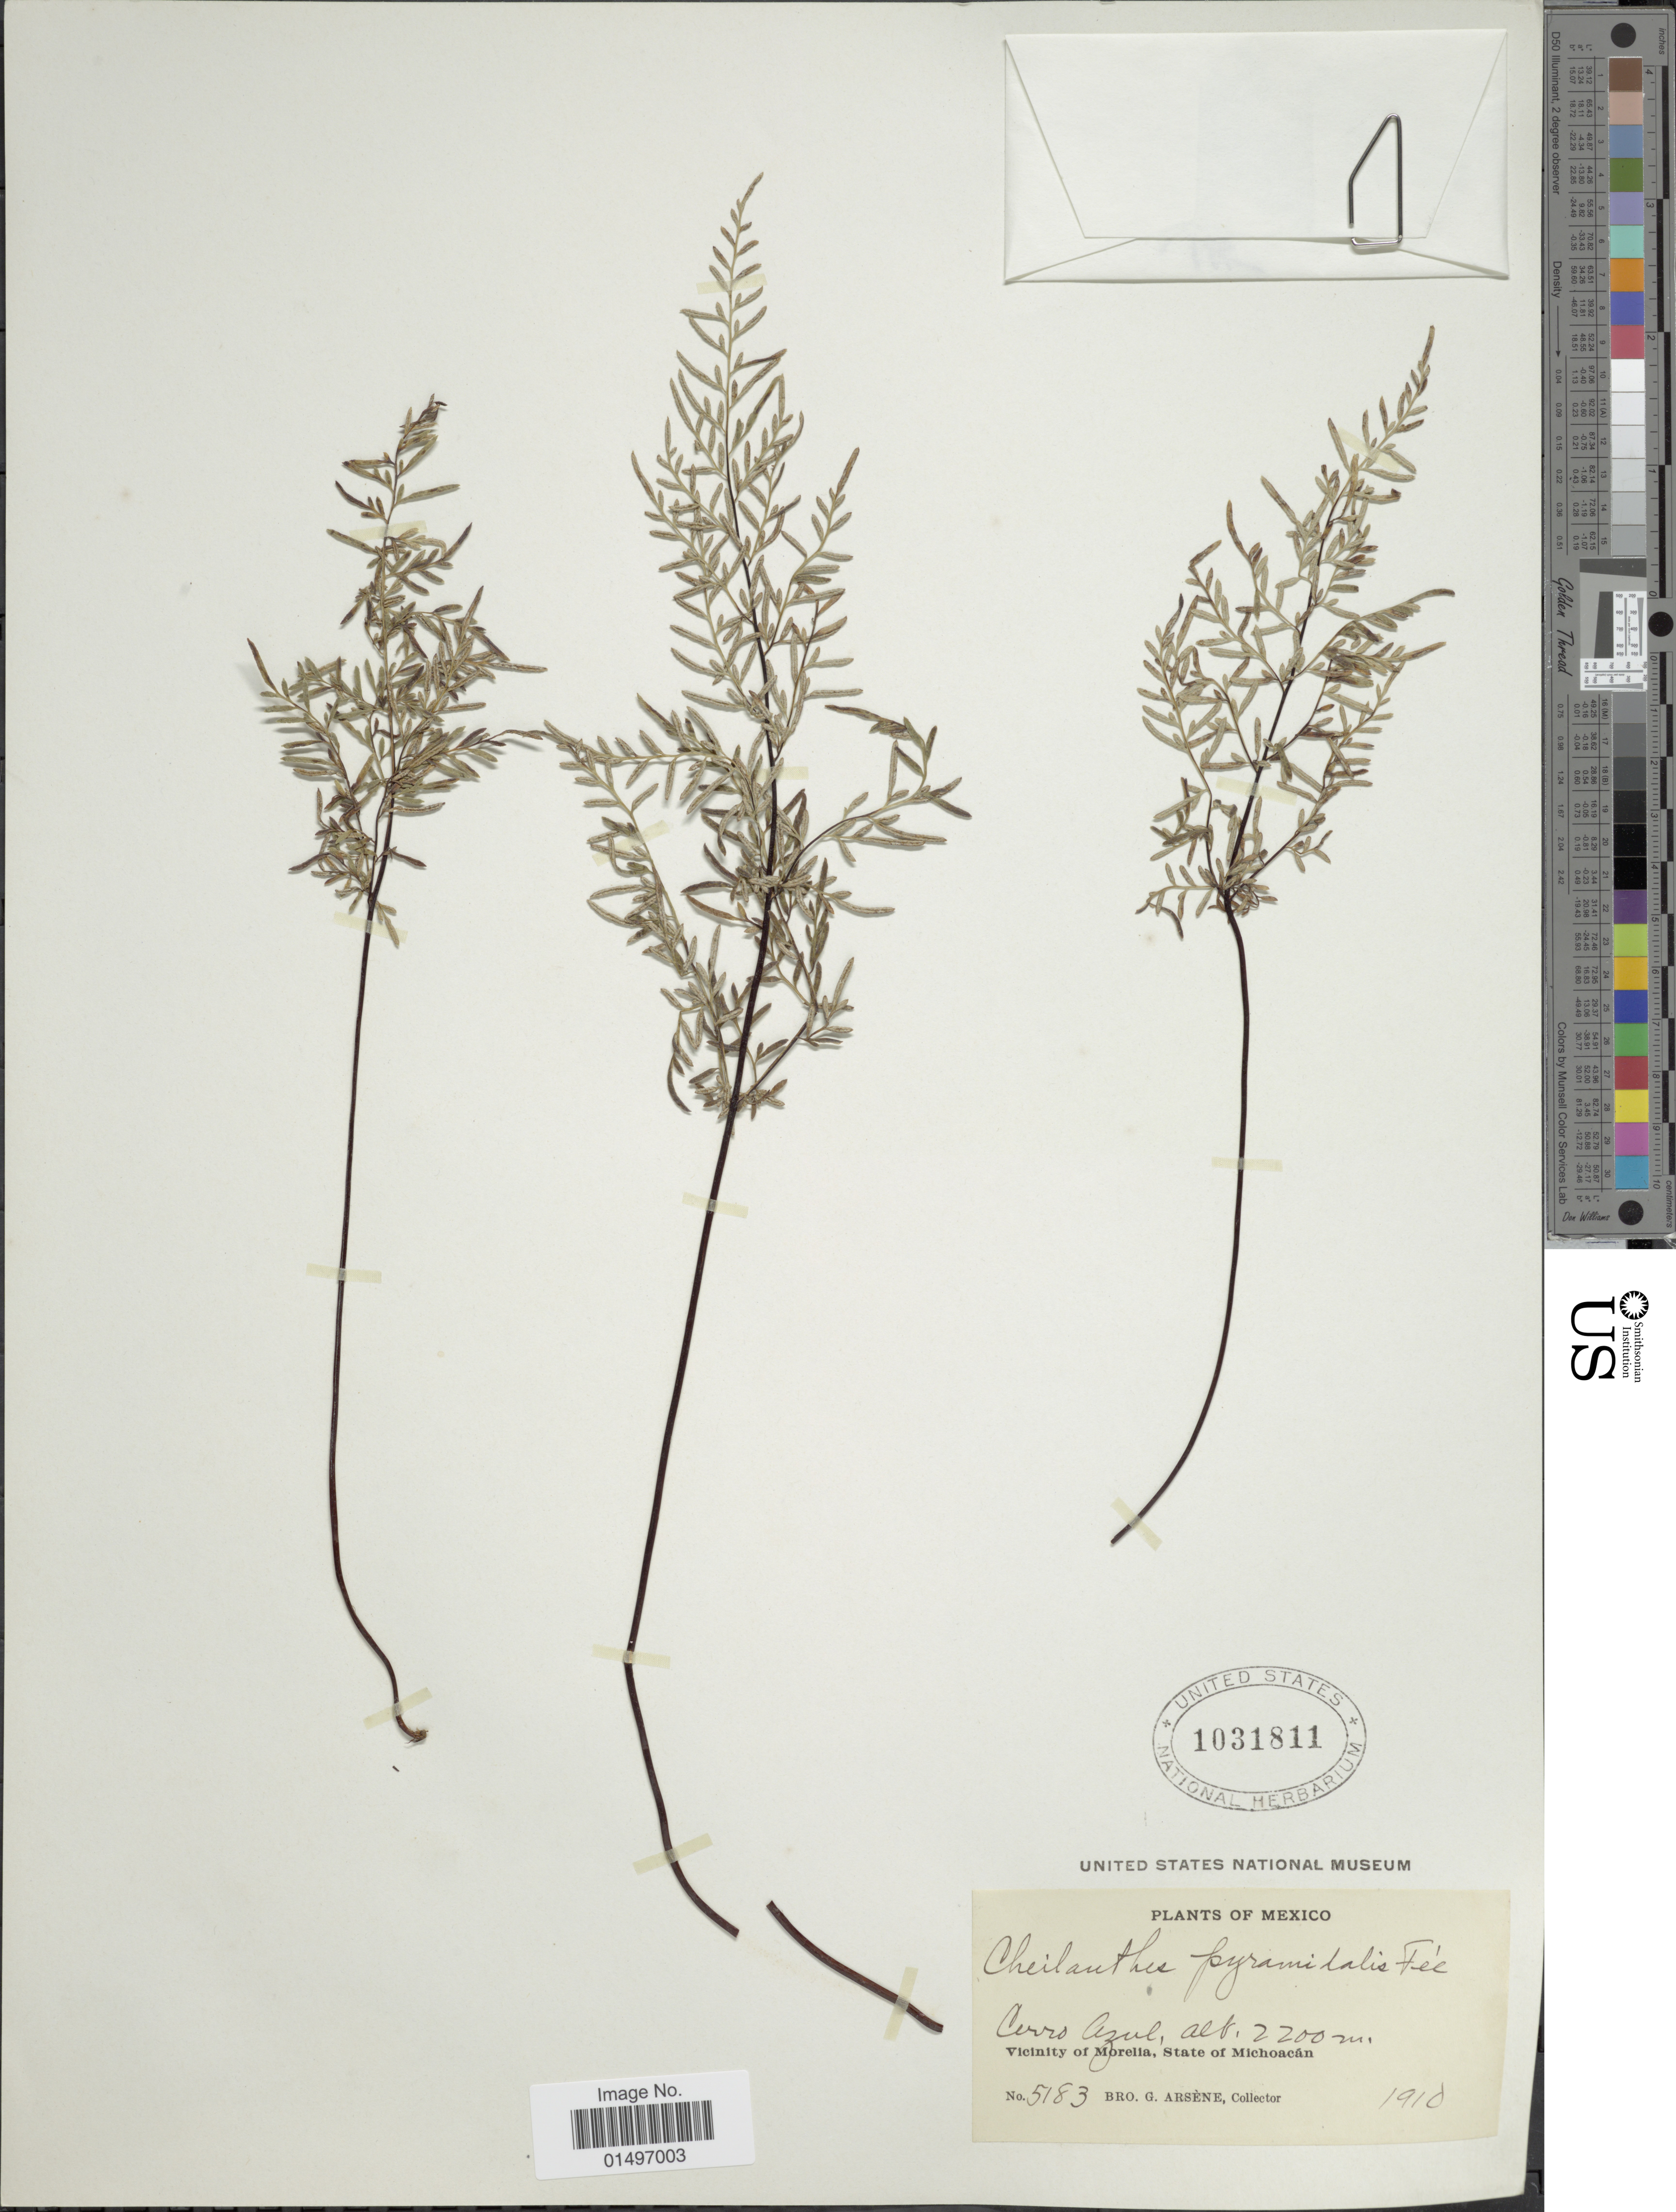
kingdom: Plantae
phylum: Tracheophyta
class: Polypodiopsida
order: Polypodiales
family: Pteridaceae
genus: Gaga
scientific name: Gaga hirsuta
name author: (Link) Fay W. Li & Windham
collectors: Bro. G. Arsène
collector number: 5183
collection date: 1910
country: Mexico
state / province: Michoacán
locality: Mexico, Vicinity of Morelia, Cerro Azul.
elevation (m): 2200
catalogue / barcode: US 1031811